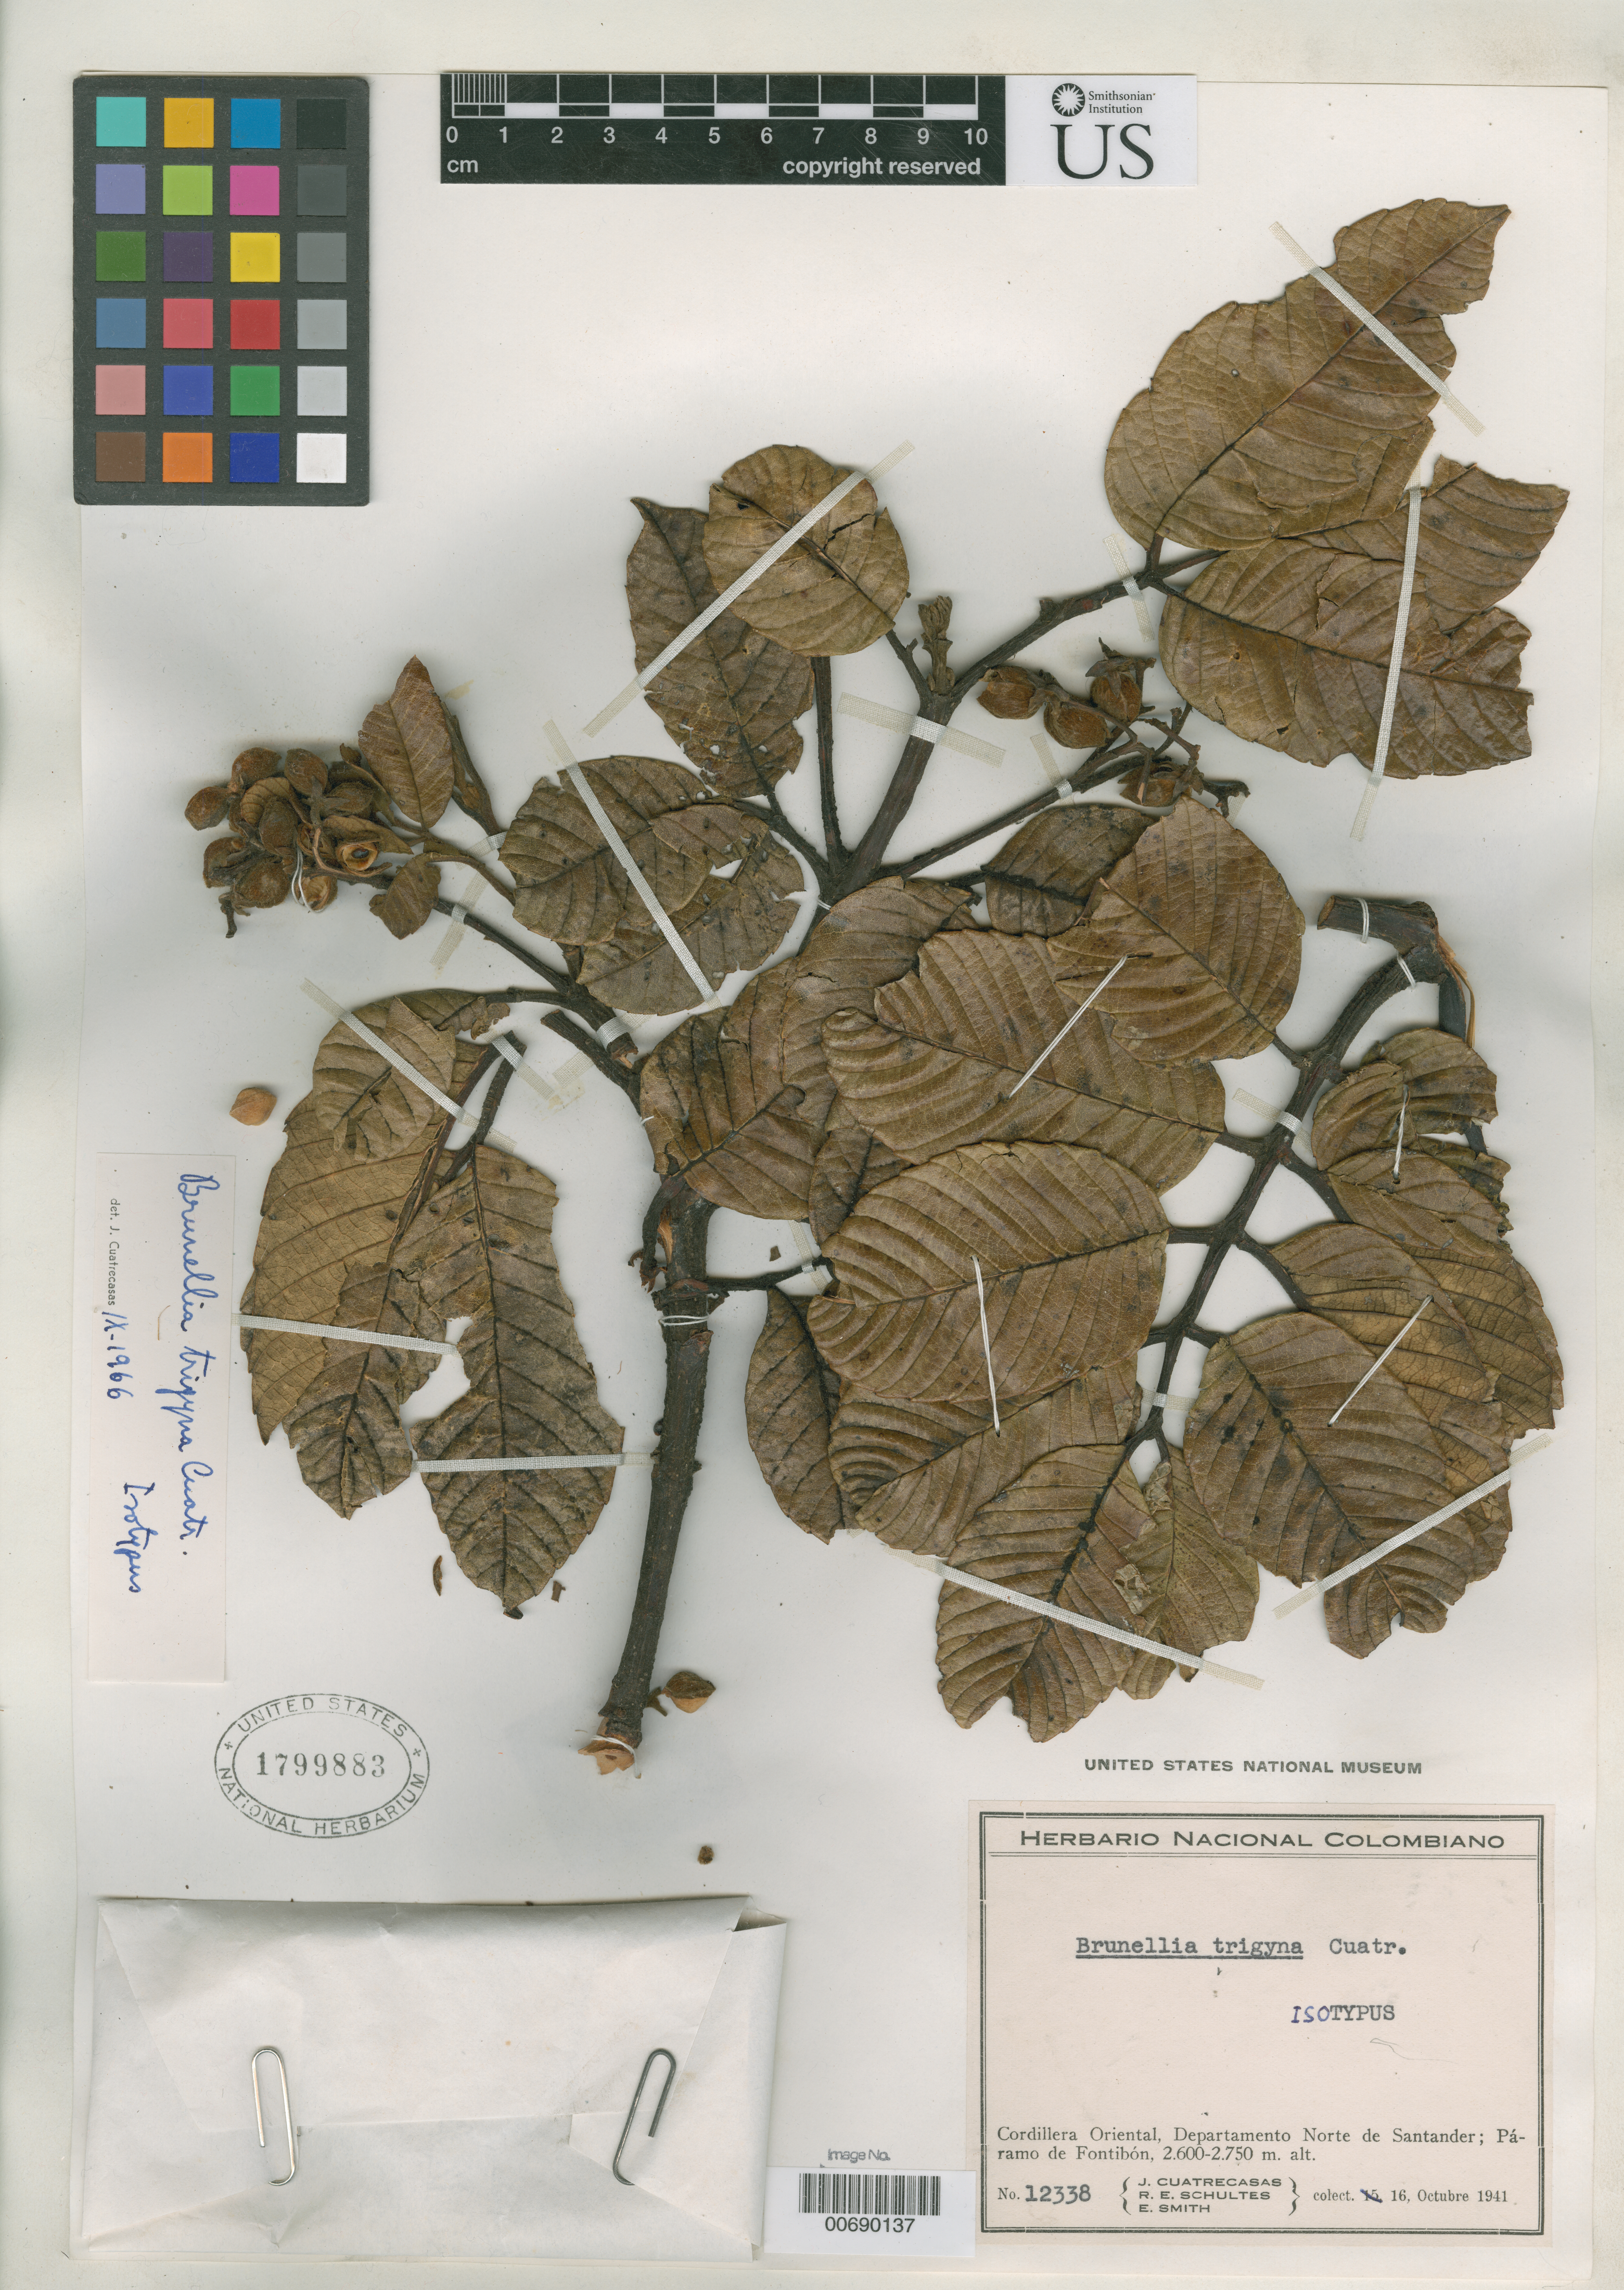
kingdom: Plantae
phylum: Tracheophyta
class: Magnoliopsida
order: Oxalidales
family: Brunelliaceae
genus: Brunellia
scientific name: Brunellia trigyna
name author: Cuatrec.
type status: Isotype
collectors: J. Cuatrecasas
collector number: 12338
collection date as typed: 16 Oct 1941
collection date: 1941-10-16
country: Colombia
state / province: Norte de Santander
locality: Cordillera Oriental, Paramo de Fontibon.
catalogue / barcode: US 1799883